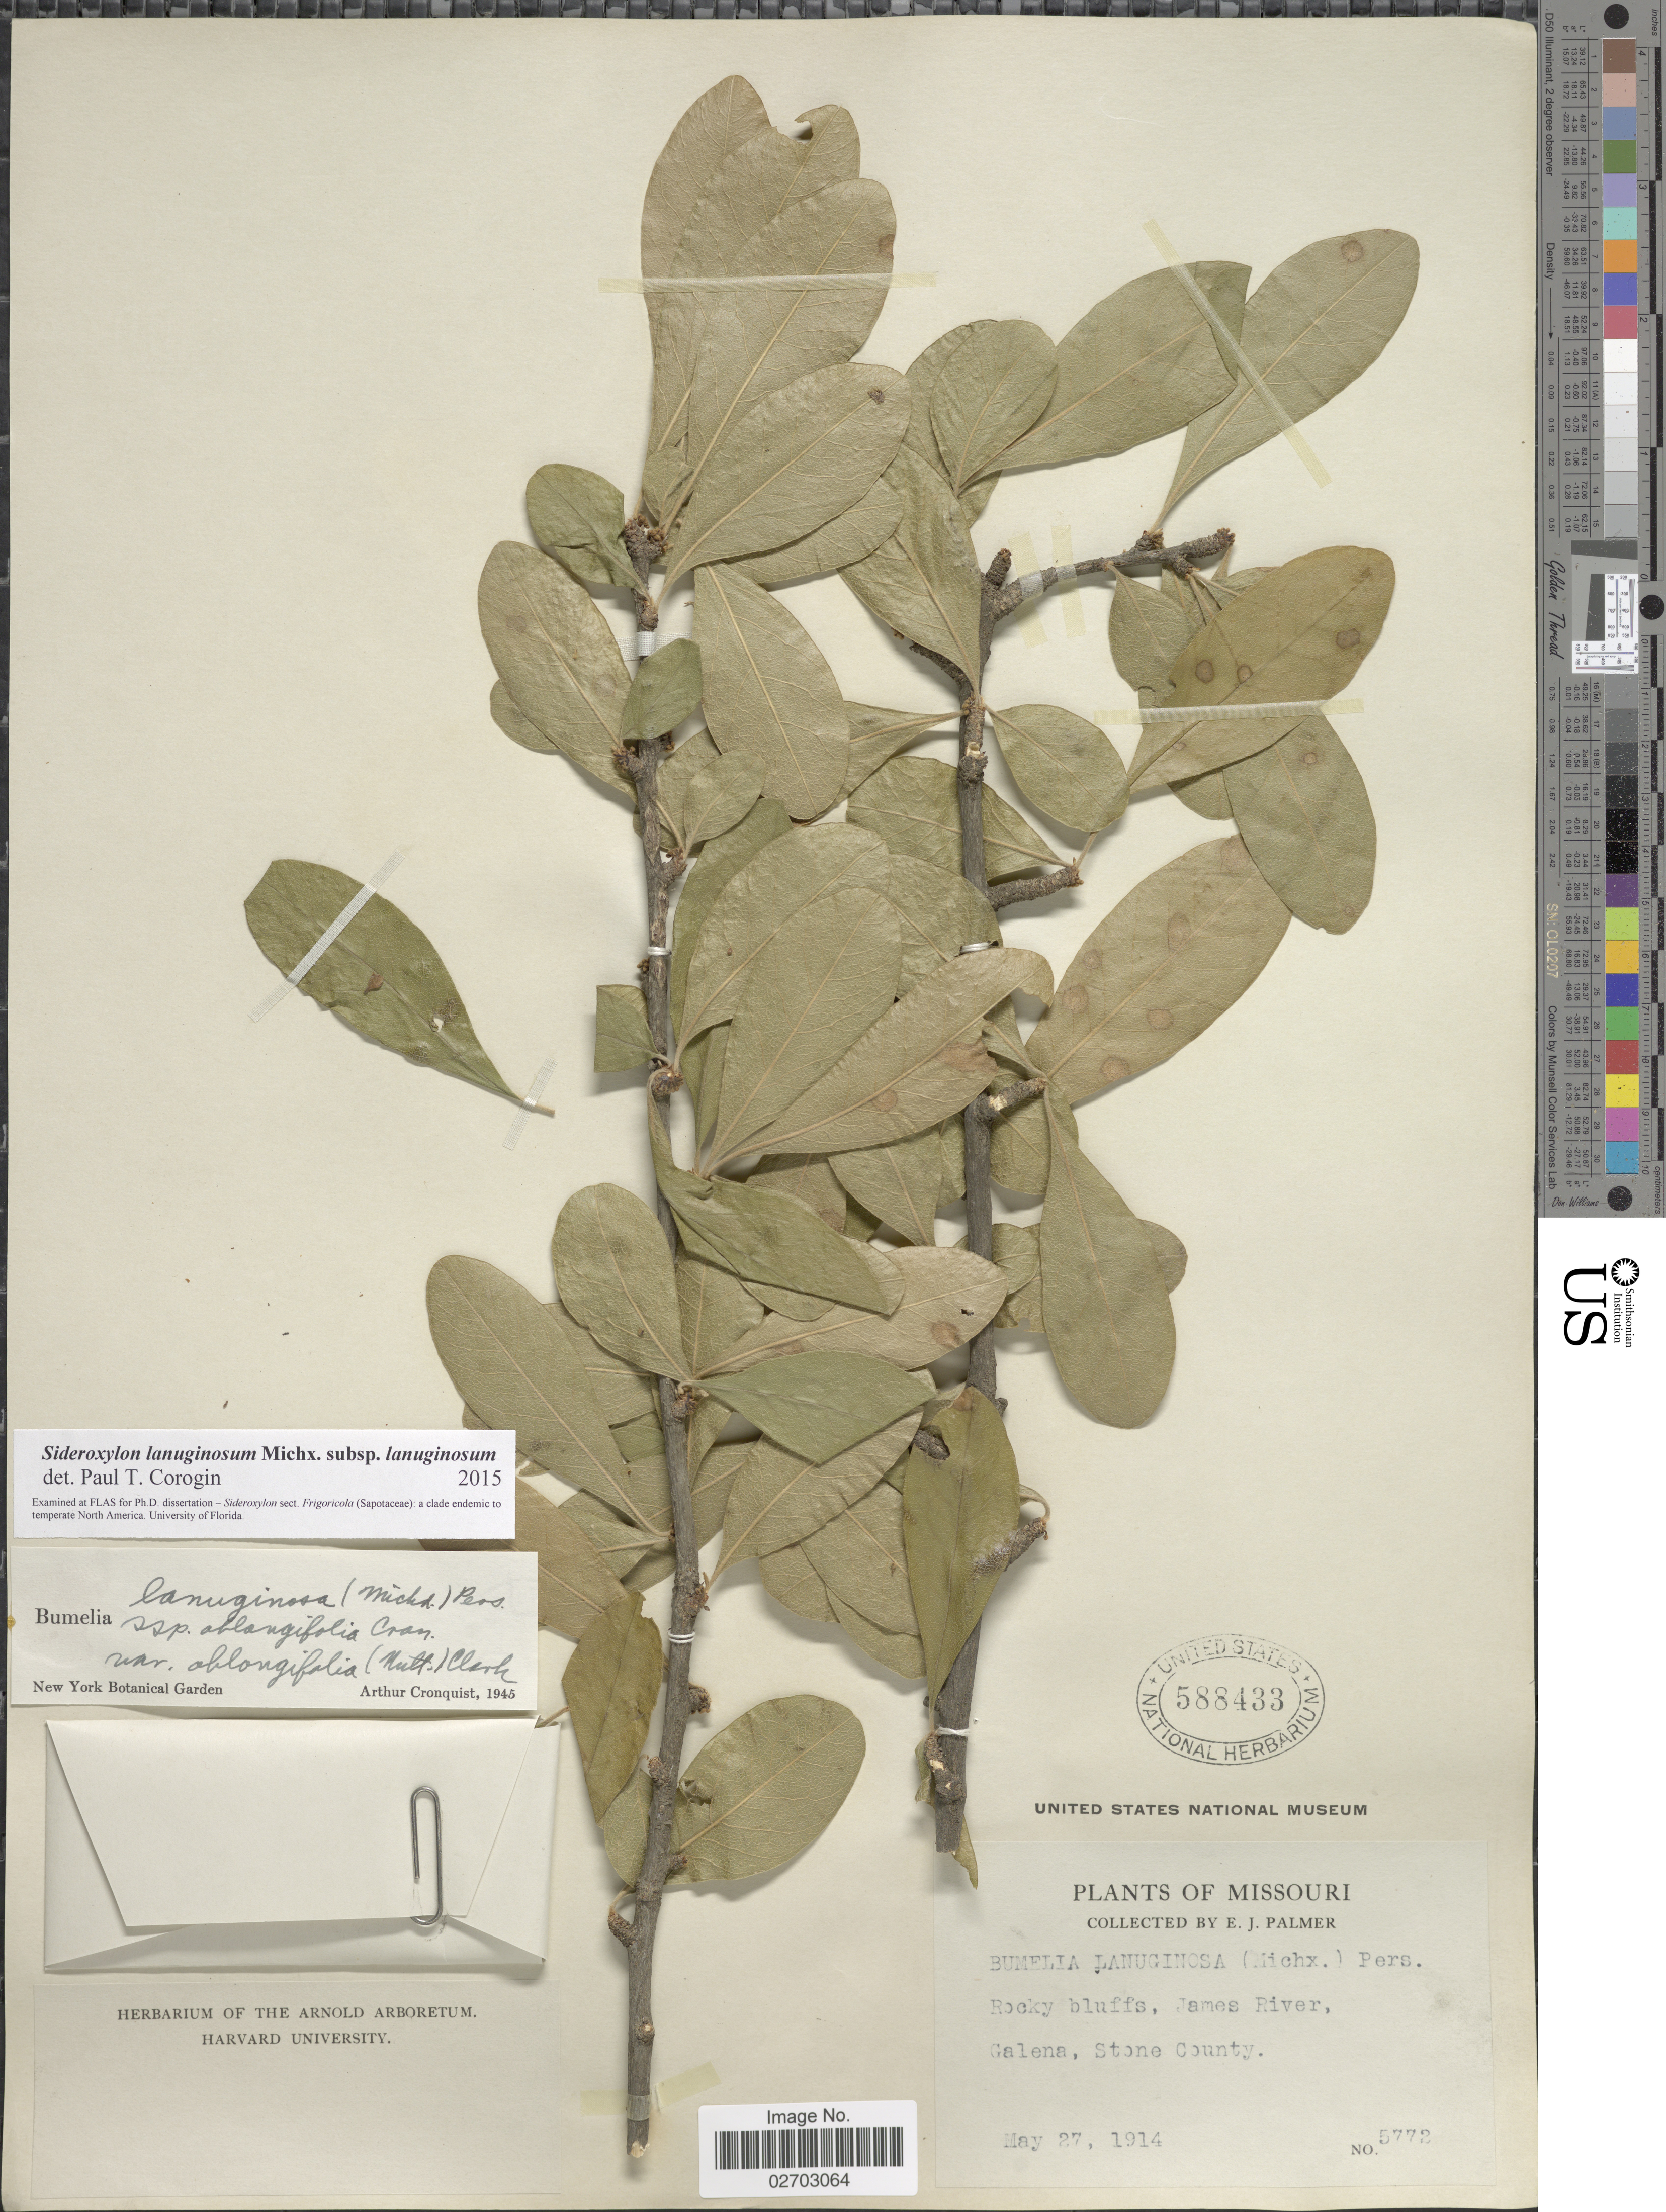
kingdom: Plantae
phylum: Tracheophyta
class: Magnoliopsida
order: Ericales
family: Sapotaceae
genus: Sideroxylon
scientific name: Sideroxylon lanuginosum subsp. lanuginosum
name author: Michx.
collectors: E. J. Palmer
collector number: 5772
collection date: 1914-05-27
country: United States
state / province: Missouri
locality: Rocky bluffs, James River, Galena, Stone County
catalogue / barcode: US 588433